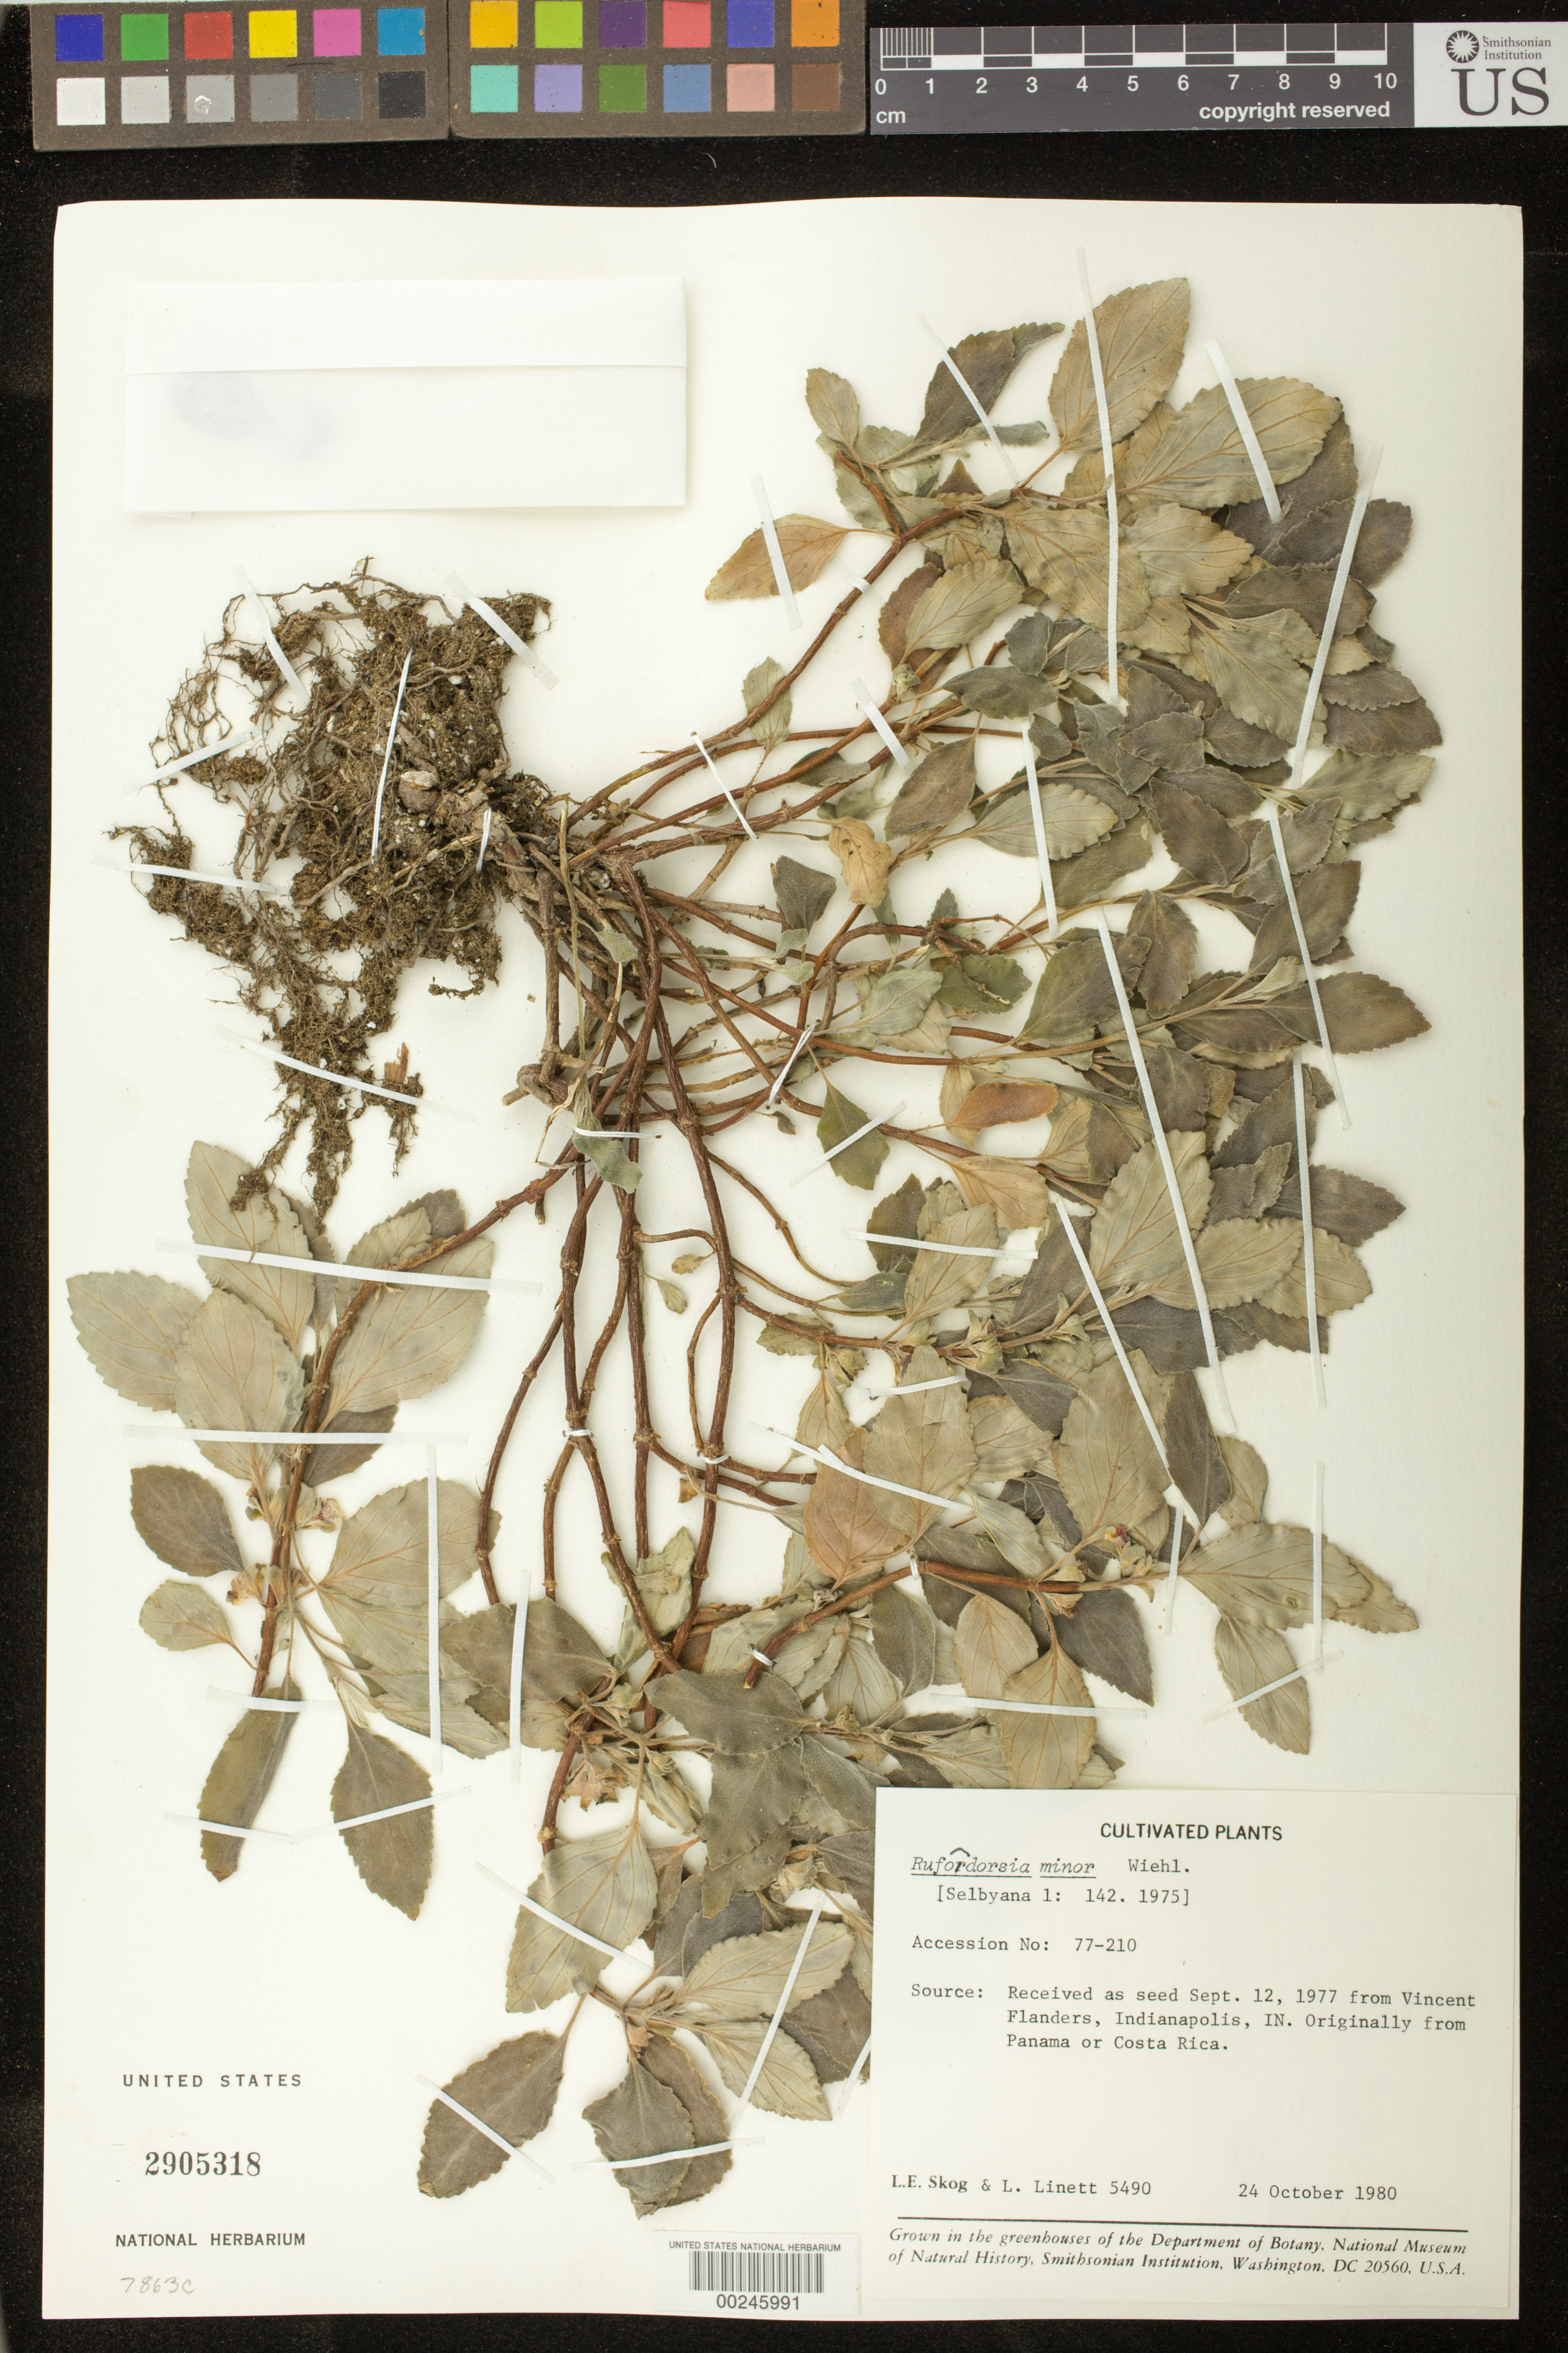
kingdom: Plantae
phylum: Tracheophyta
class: Magnoliopsida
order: Lamiales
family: Gesneriaceae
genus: Rufodorsia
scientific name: Rufodorsia minor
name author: Wiehler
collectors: L. E. Skog & L. Linett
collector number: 5490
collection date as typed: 24 Oct 1980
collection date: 1980-10-24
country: Costa Rica / Panama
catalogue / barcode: US 2905318